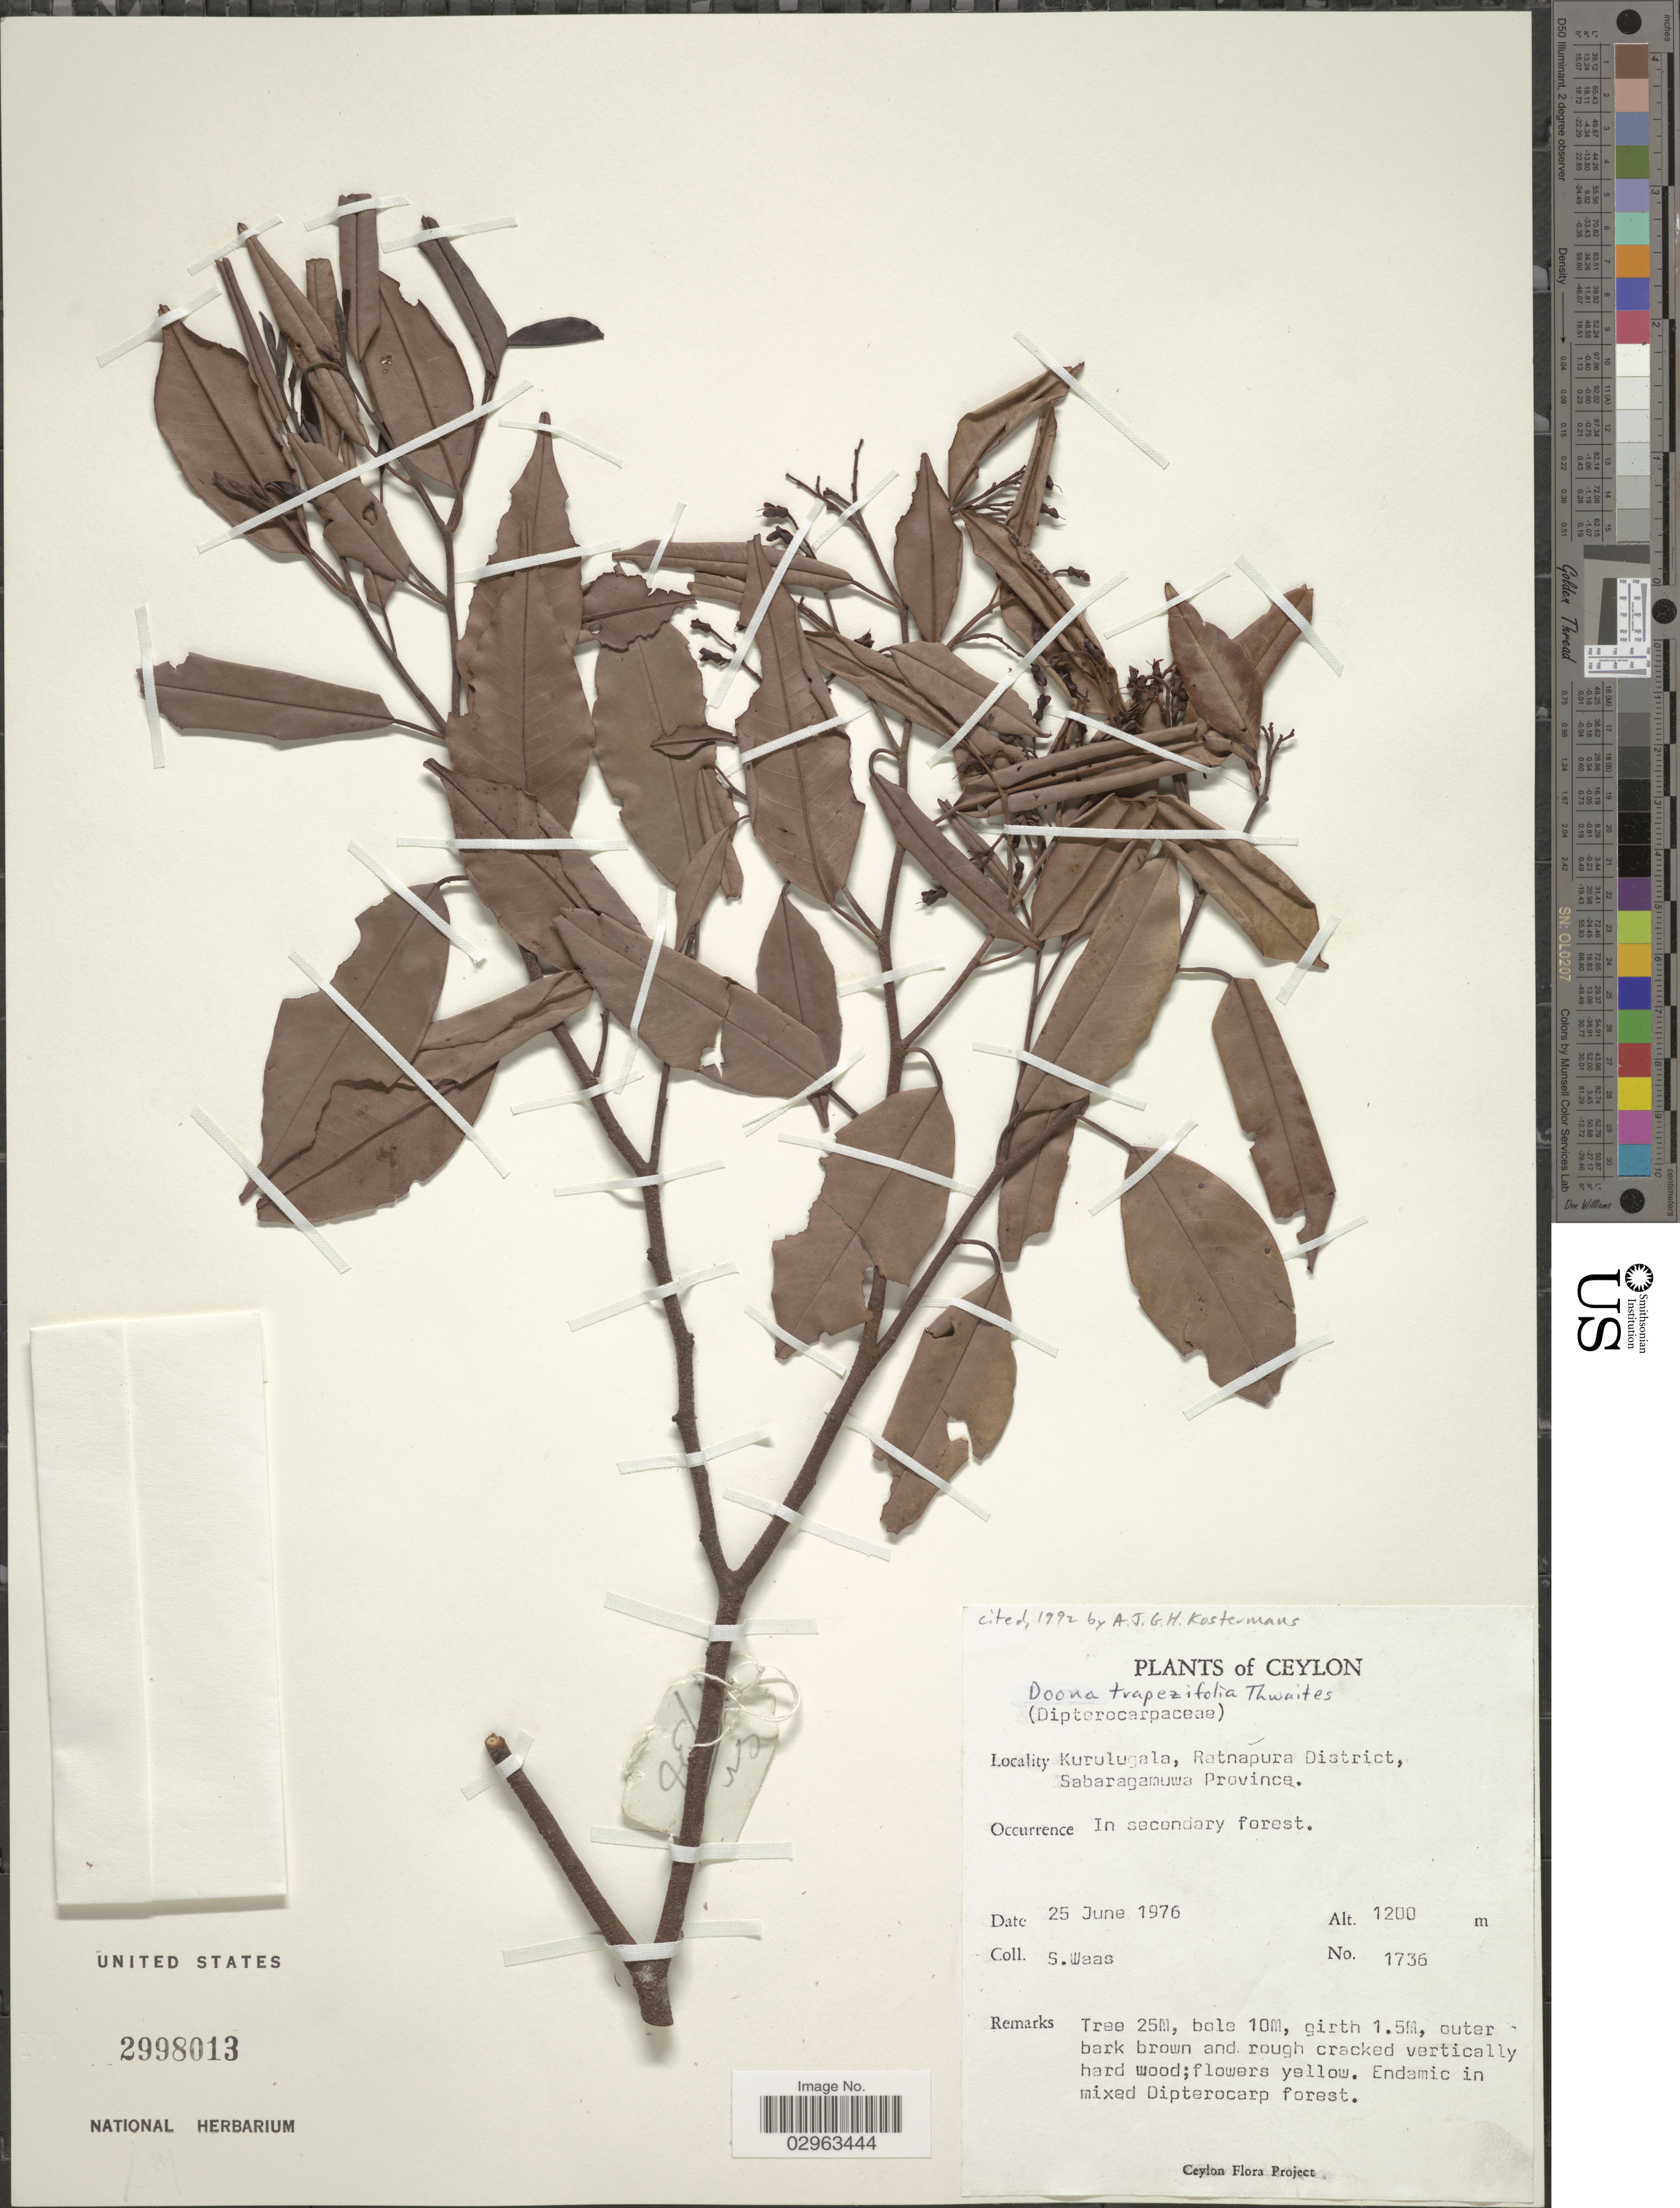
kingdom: Plantae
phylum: Tracheophyta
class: Magnoliopsida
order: Malvales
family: Dipterocarpaceae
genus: Doona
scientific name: Doona trapezifolia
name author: Thwaites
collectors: S. Waas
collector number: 1736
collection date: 1976-06-25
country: Sri Lanka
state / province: Sabaragamuwa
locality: Ceylon. Kurulugala, Ratnapura District.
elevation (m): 1200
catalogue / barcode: US 2998013